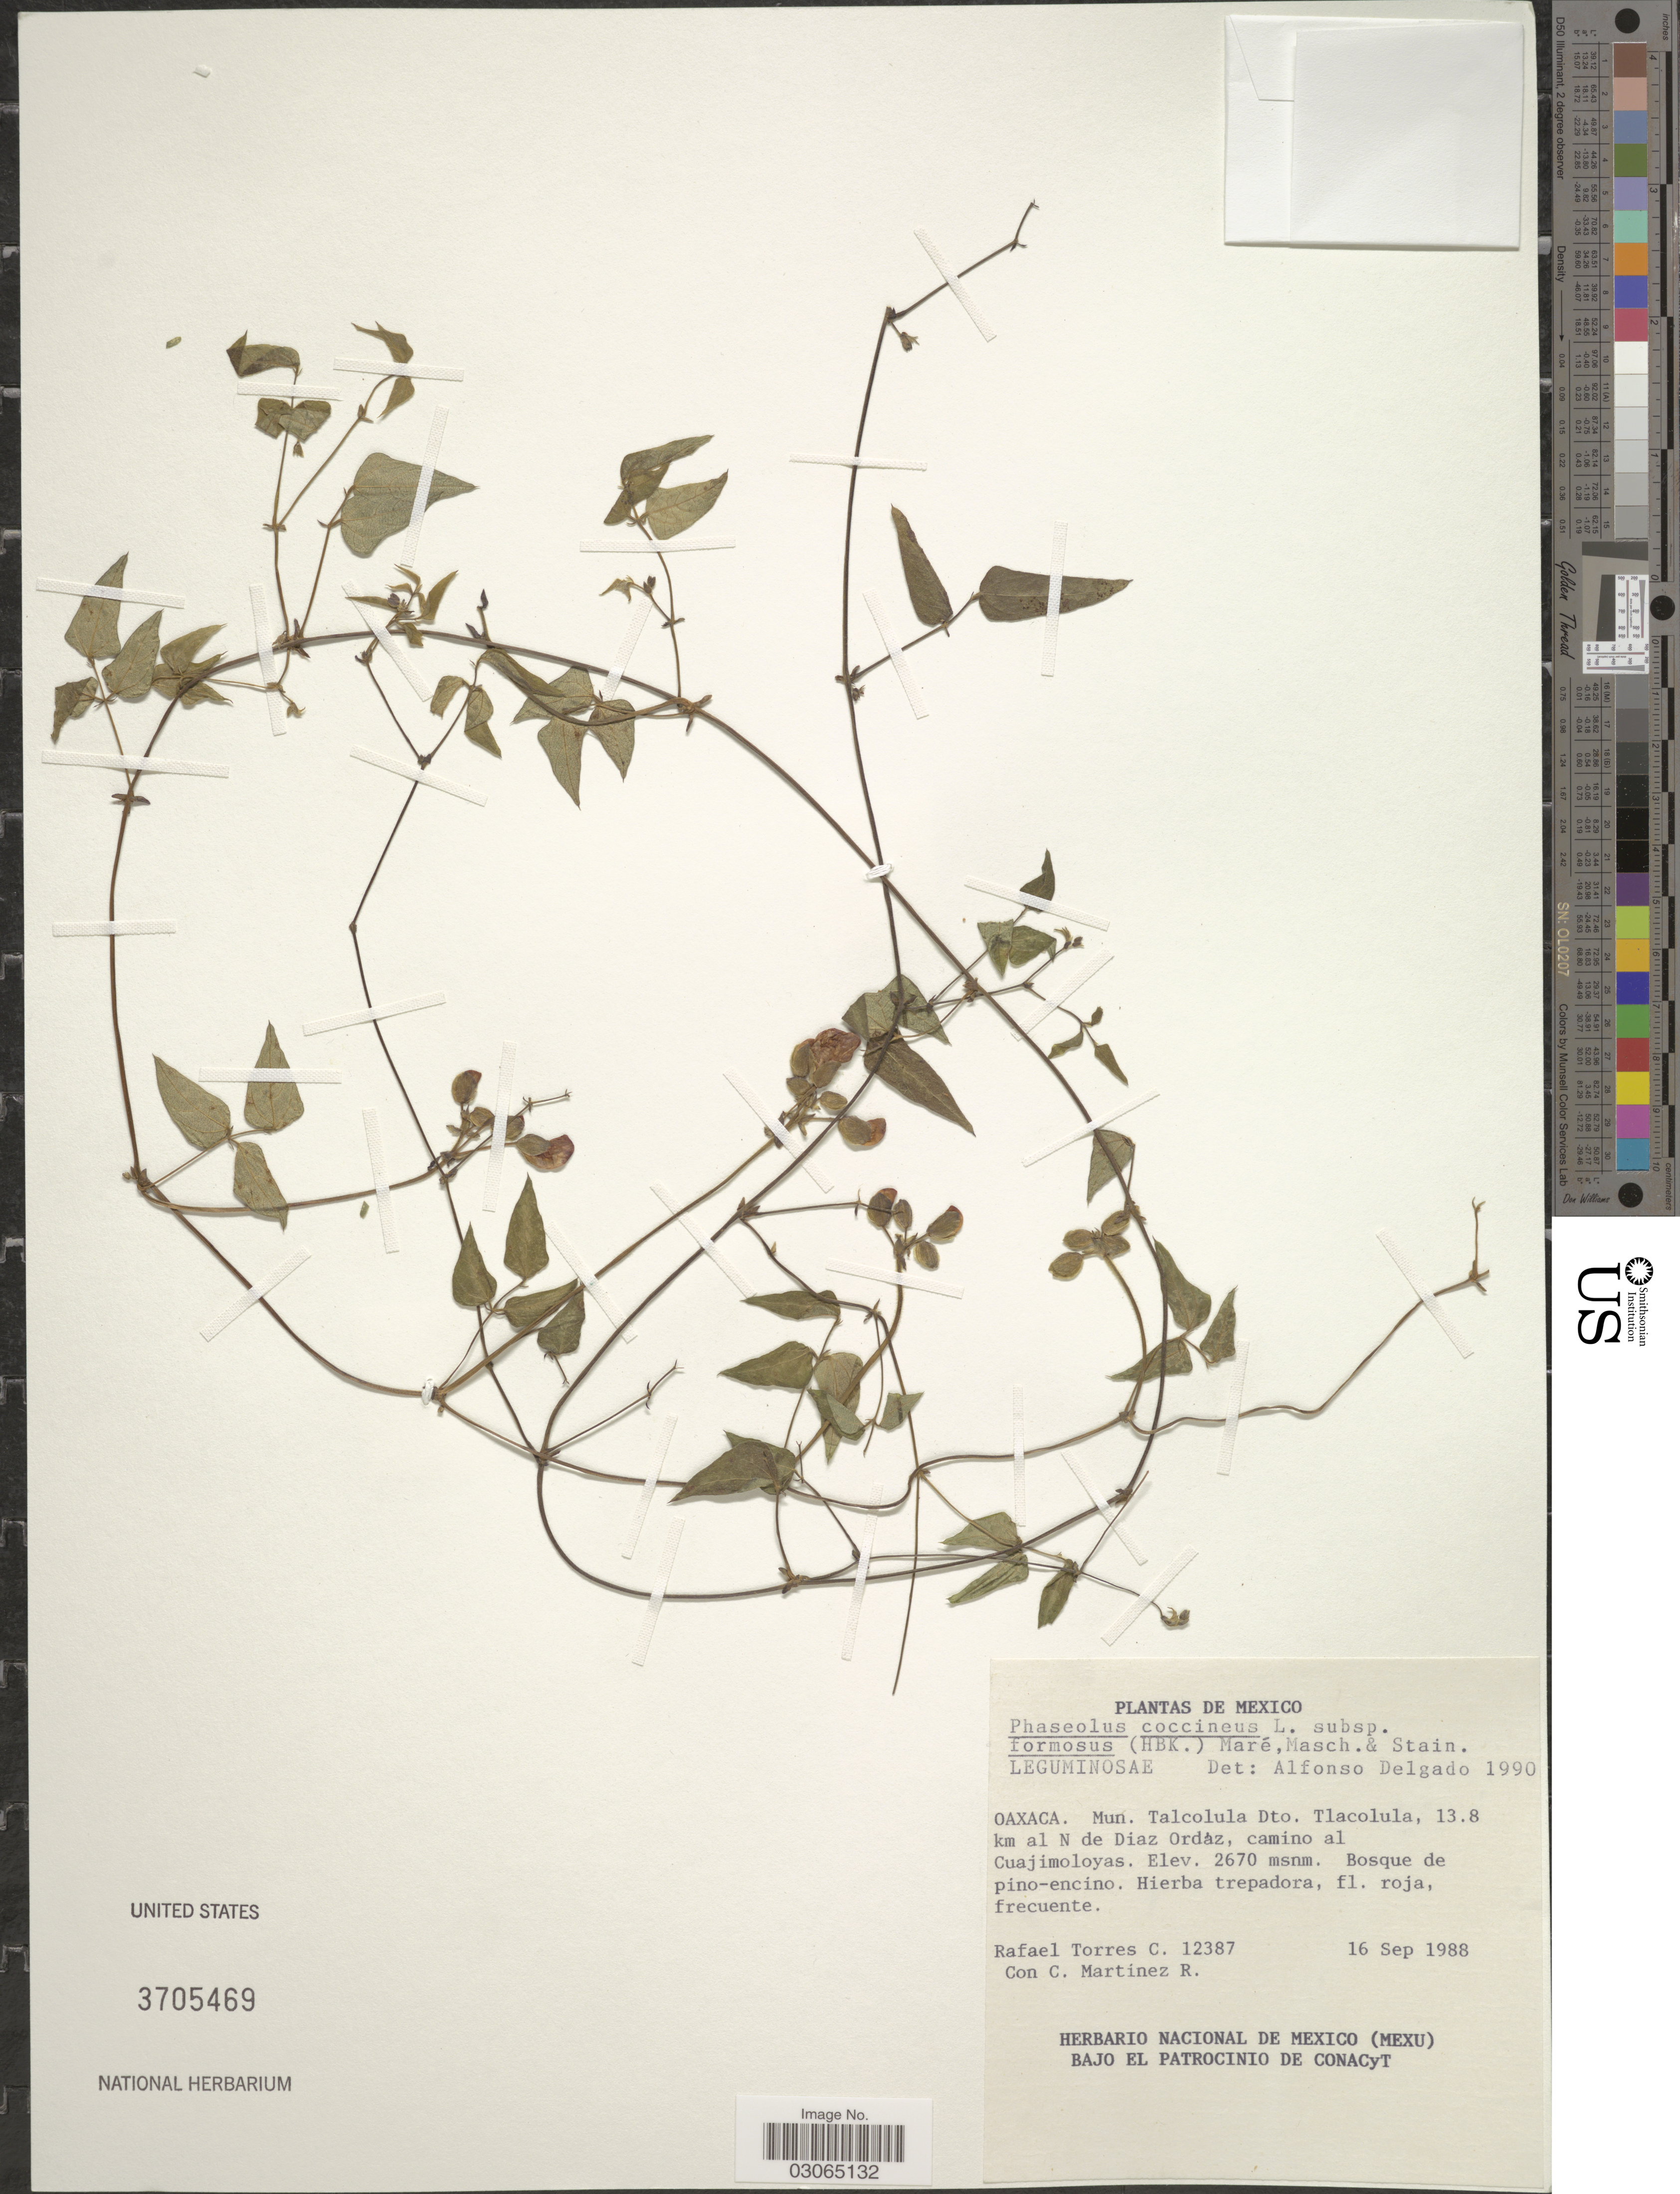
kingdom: Plantae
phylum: Tracheophyta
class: Magnoliopsida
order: Fabales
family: Fabaceae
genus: Phaseolus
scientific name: Phaseolus coccineus subsp. formosus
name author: (Kunth) Maréchal et al.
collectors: R. Torres C. & C. Martínez R.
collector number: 12387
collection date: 1988-09-16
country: Mexico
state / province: Oaxaca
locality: Mun. Talcolula Dto. Tlacolula, 13.8 km al N de Diaz Ordáz, camino al Cuajimoloyas.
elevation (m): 2670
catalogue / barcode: US 3705469